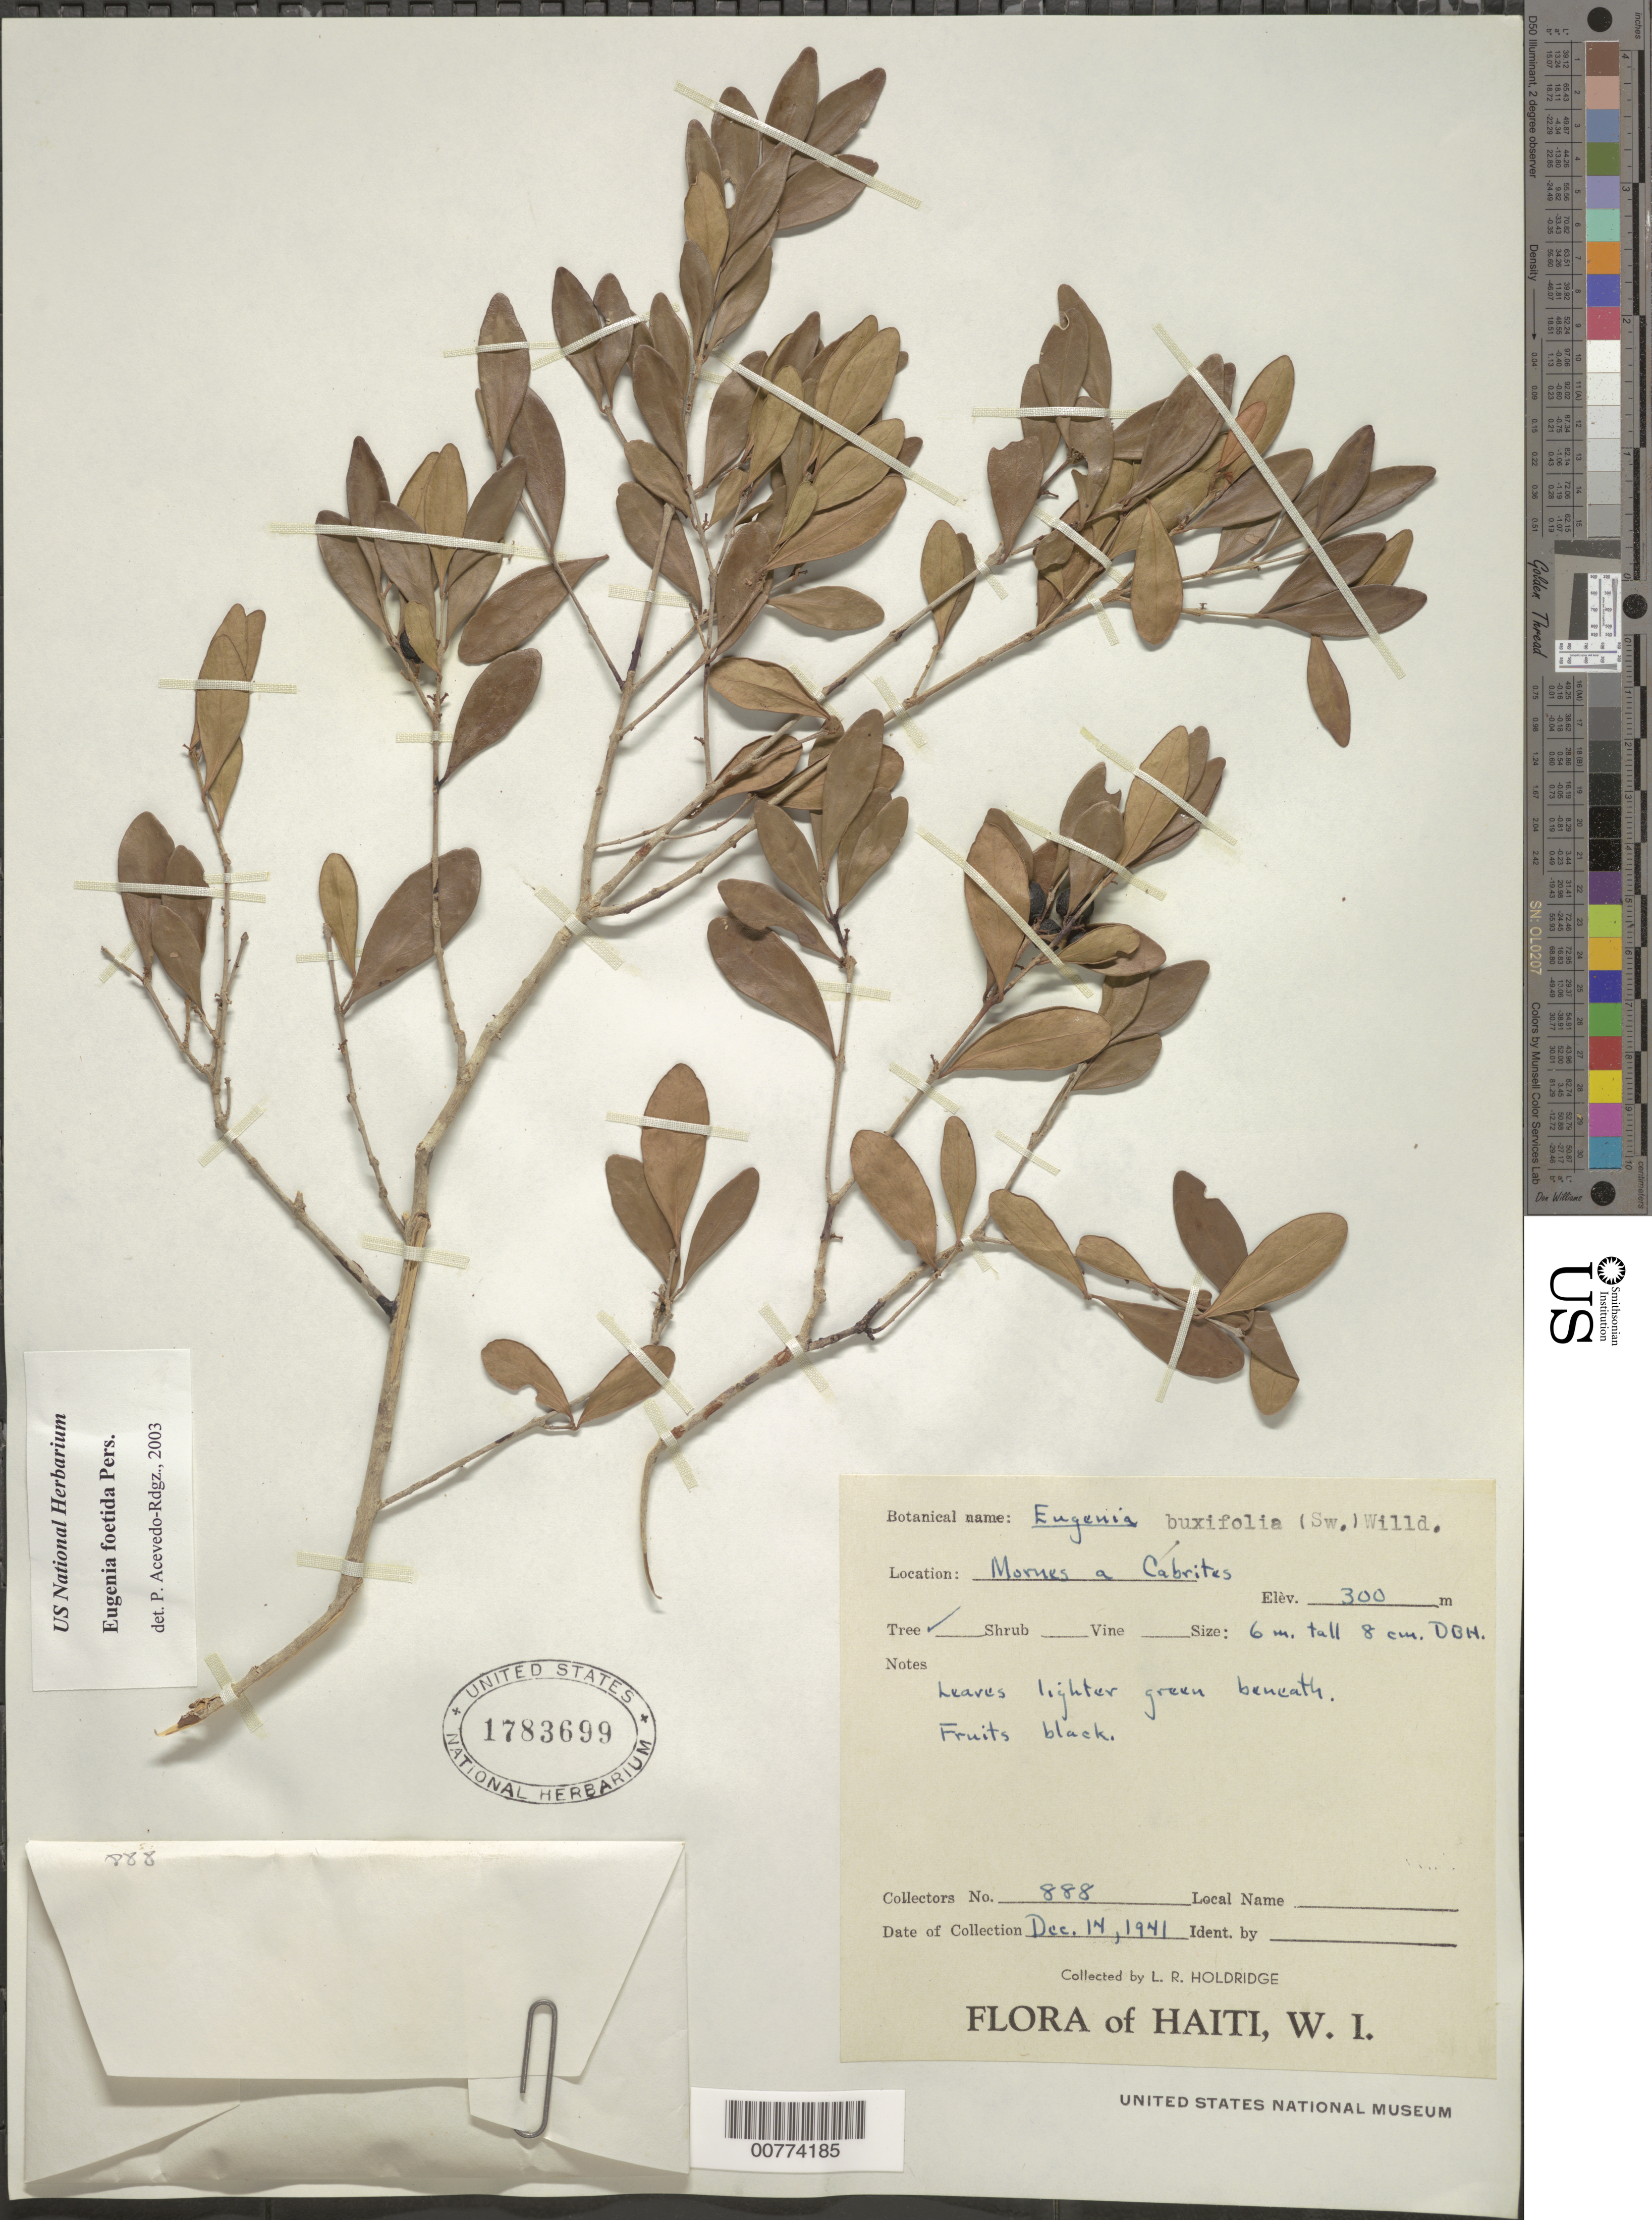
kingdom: Plantae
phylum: Tracheophyta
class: Magnoliopsida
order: Myrtales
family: Myrtaceae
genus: Eugenia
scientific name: Eugenia foetida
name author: Pers.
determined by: Acevedo-Rodríguez, P., (BOT), Smithsonian Institution - National Museum of Natural History (UNITED STATES)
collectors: L. Holdridge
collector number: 888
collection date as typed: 14 Dec 1941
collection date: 1941-12-14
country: Haiti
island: Hispaniola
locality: Mornes a Cabrites.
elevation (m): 300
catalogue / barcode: US 1783699